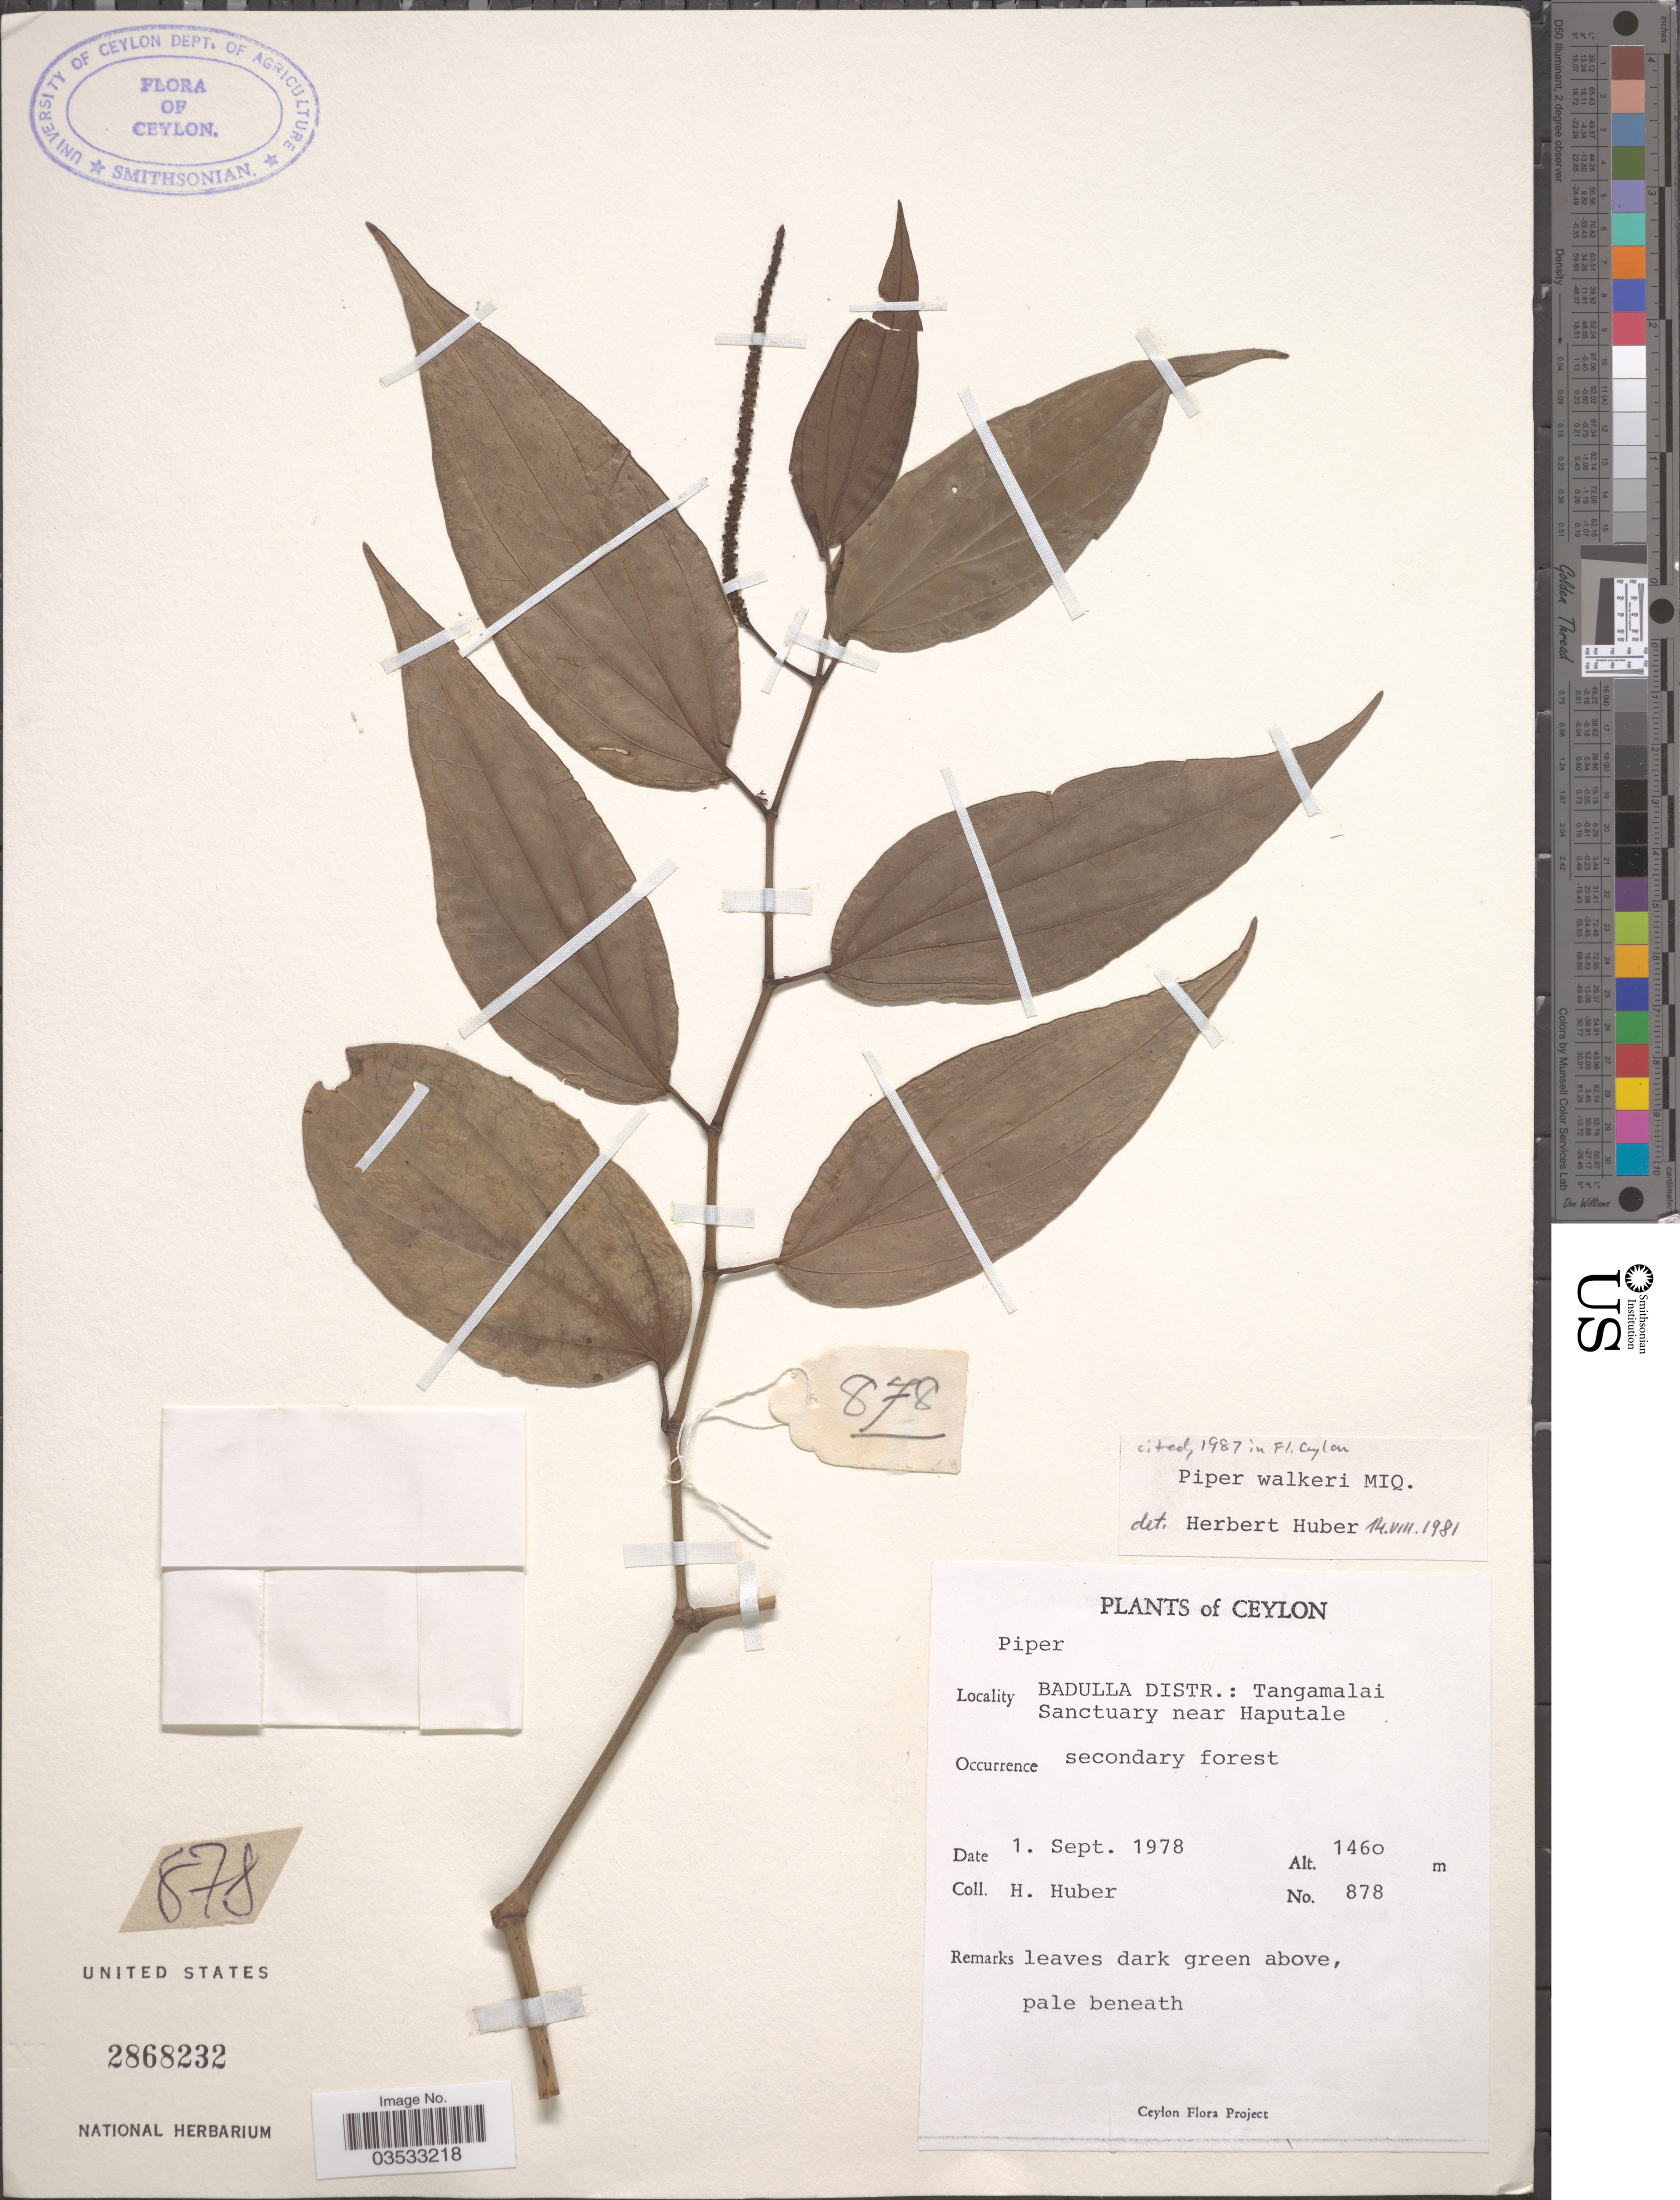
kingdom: Plantae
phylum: Tracheophyta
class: Magnoliopsida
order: Piperales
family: Piperaceae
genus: Piper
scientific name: Piper walkeri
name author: Miq.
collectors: H. Huber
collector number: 878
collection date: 1978-09-01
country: Sri Lanka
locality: Ceylon. Badulla Distr.: Tangamalai Sanctuary near Haputale.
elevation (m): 1460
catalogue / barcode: US 2868232